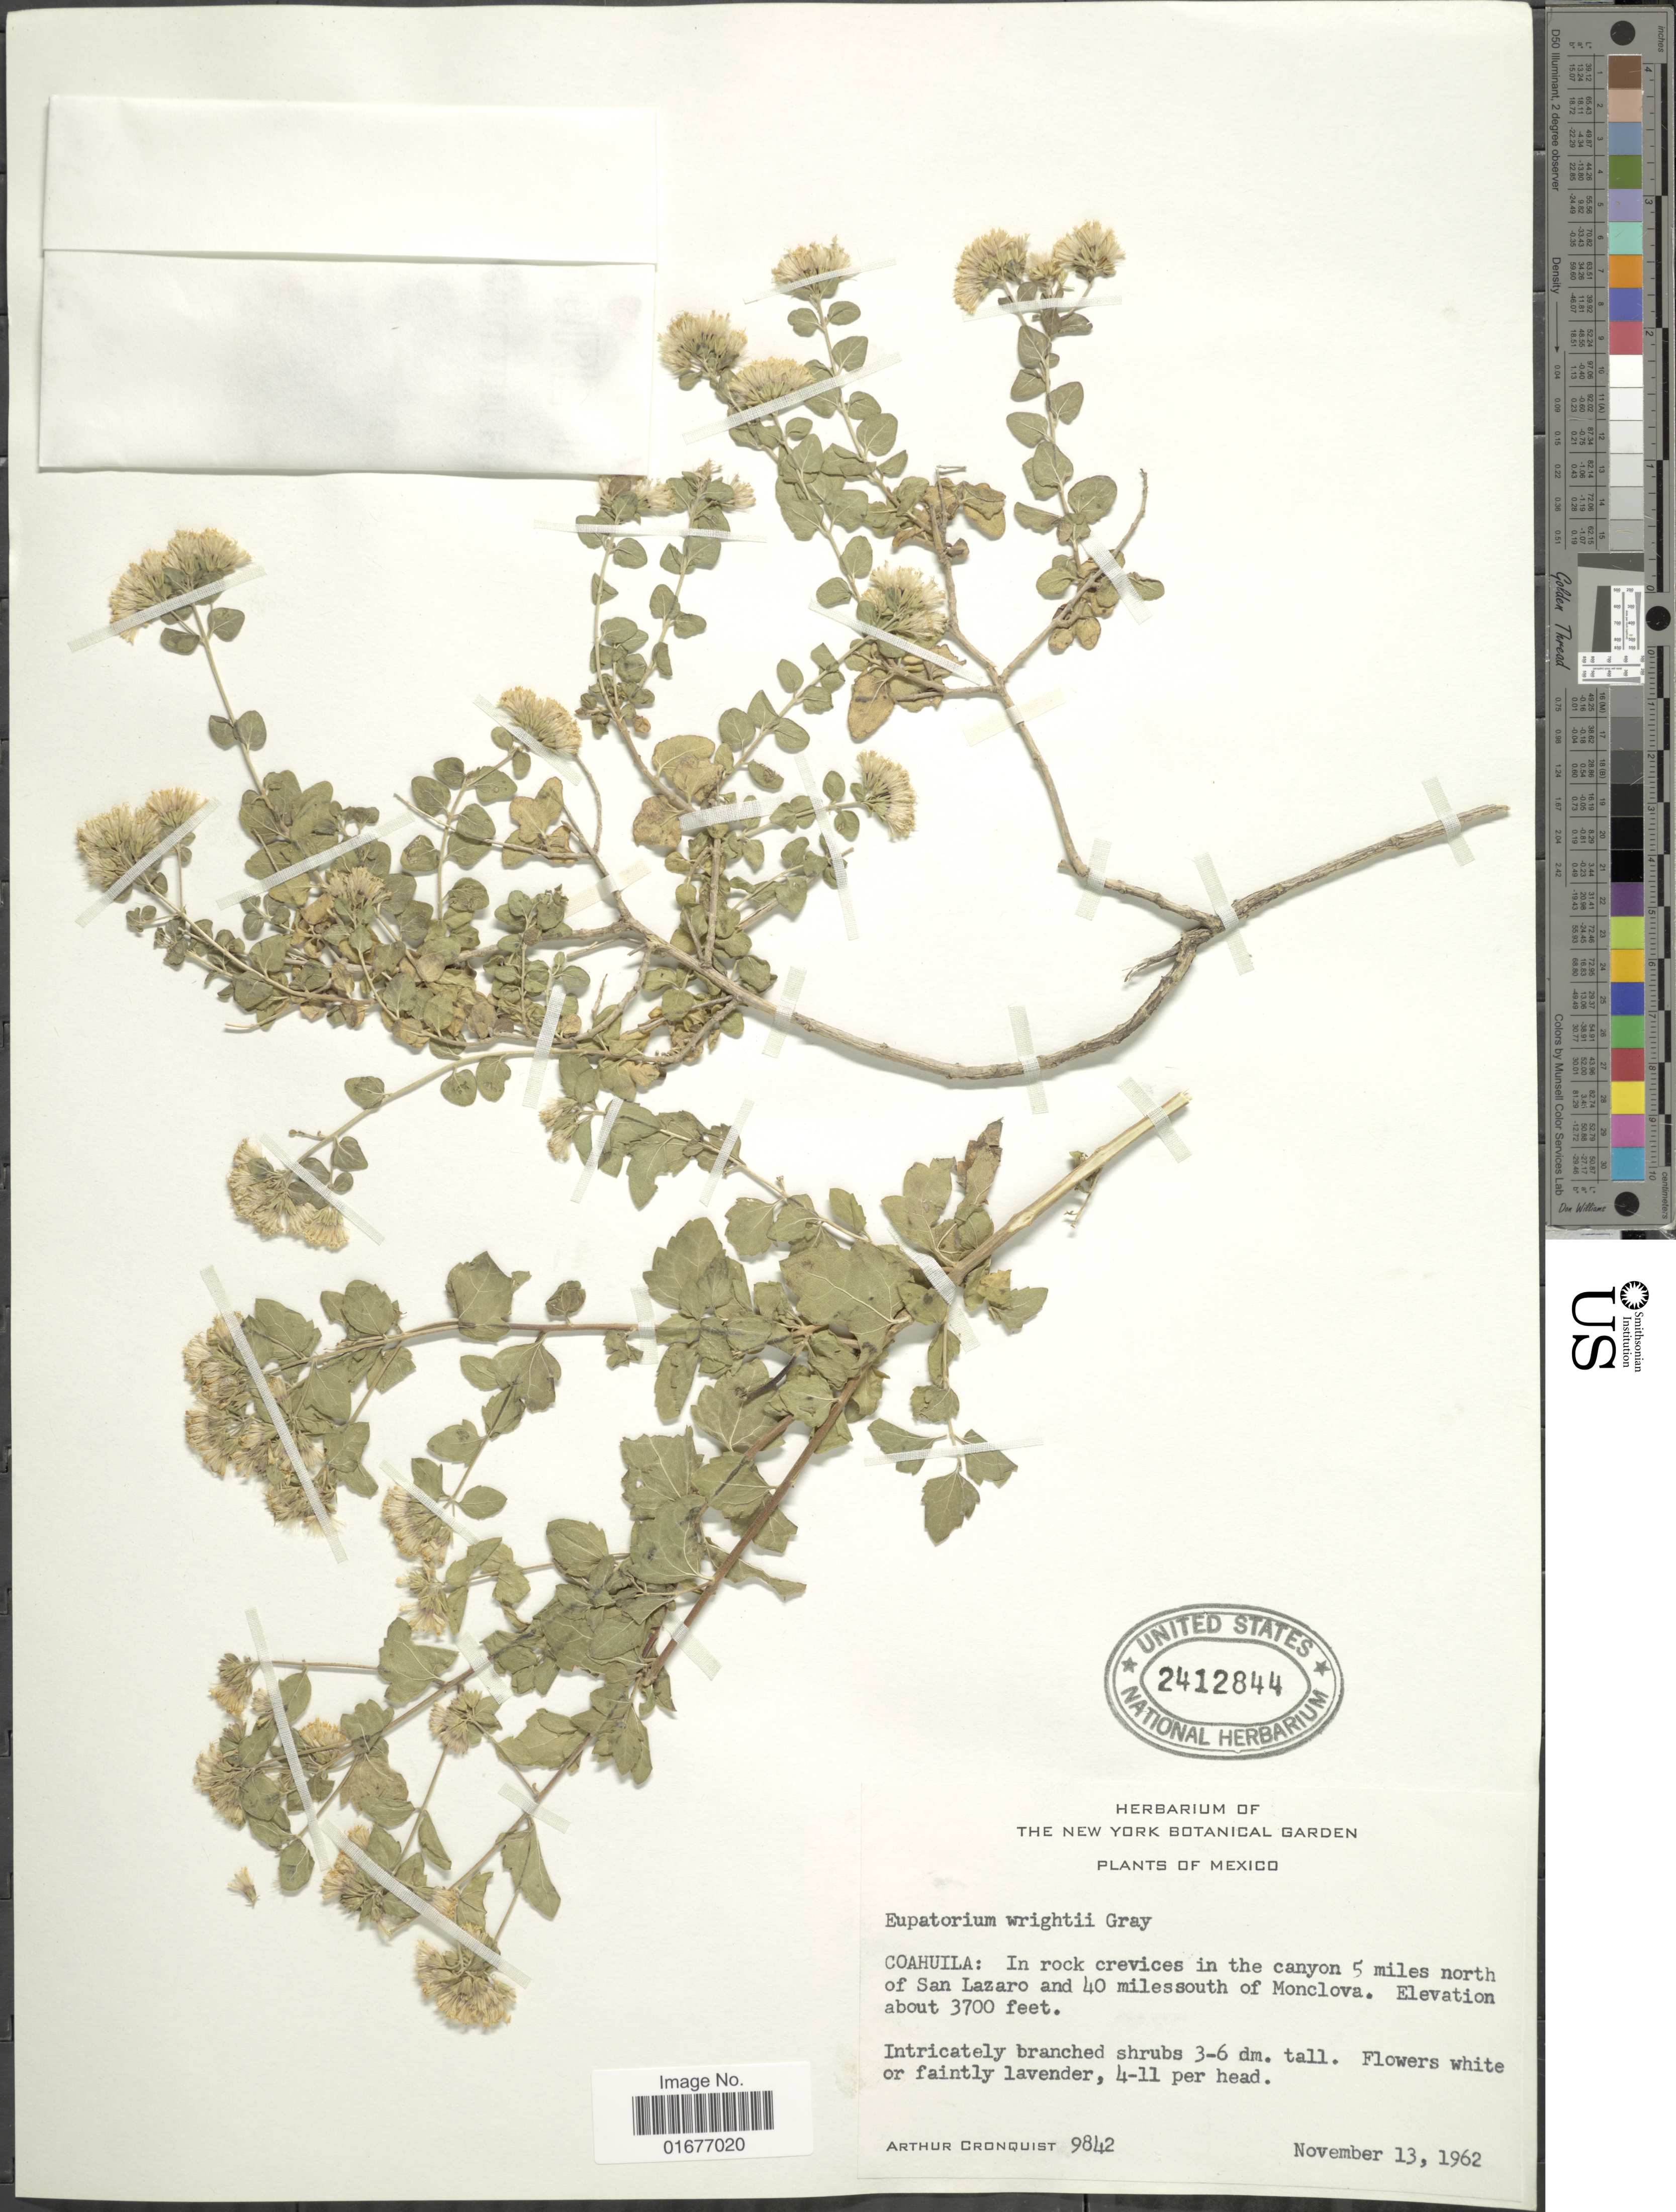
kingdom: Plantae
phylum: Tracheophyta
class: Magnoliopsida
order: Asterales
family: Asteraceae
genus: Ageratina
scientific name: Ageratina wrightii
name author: (A. Gray) R.M. King & H. Rob.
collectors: A. J. Cronquist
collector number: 9842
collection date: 1962-11-13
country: Mexico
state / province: Coahuila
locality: Coahuila: In rock crevices in the canyon 5 miles north of San Lazaro and 40 milessouth of Monclova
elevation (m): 1128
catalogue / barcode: US 2412844